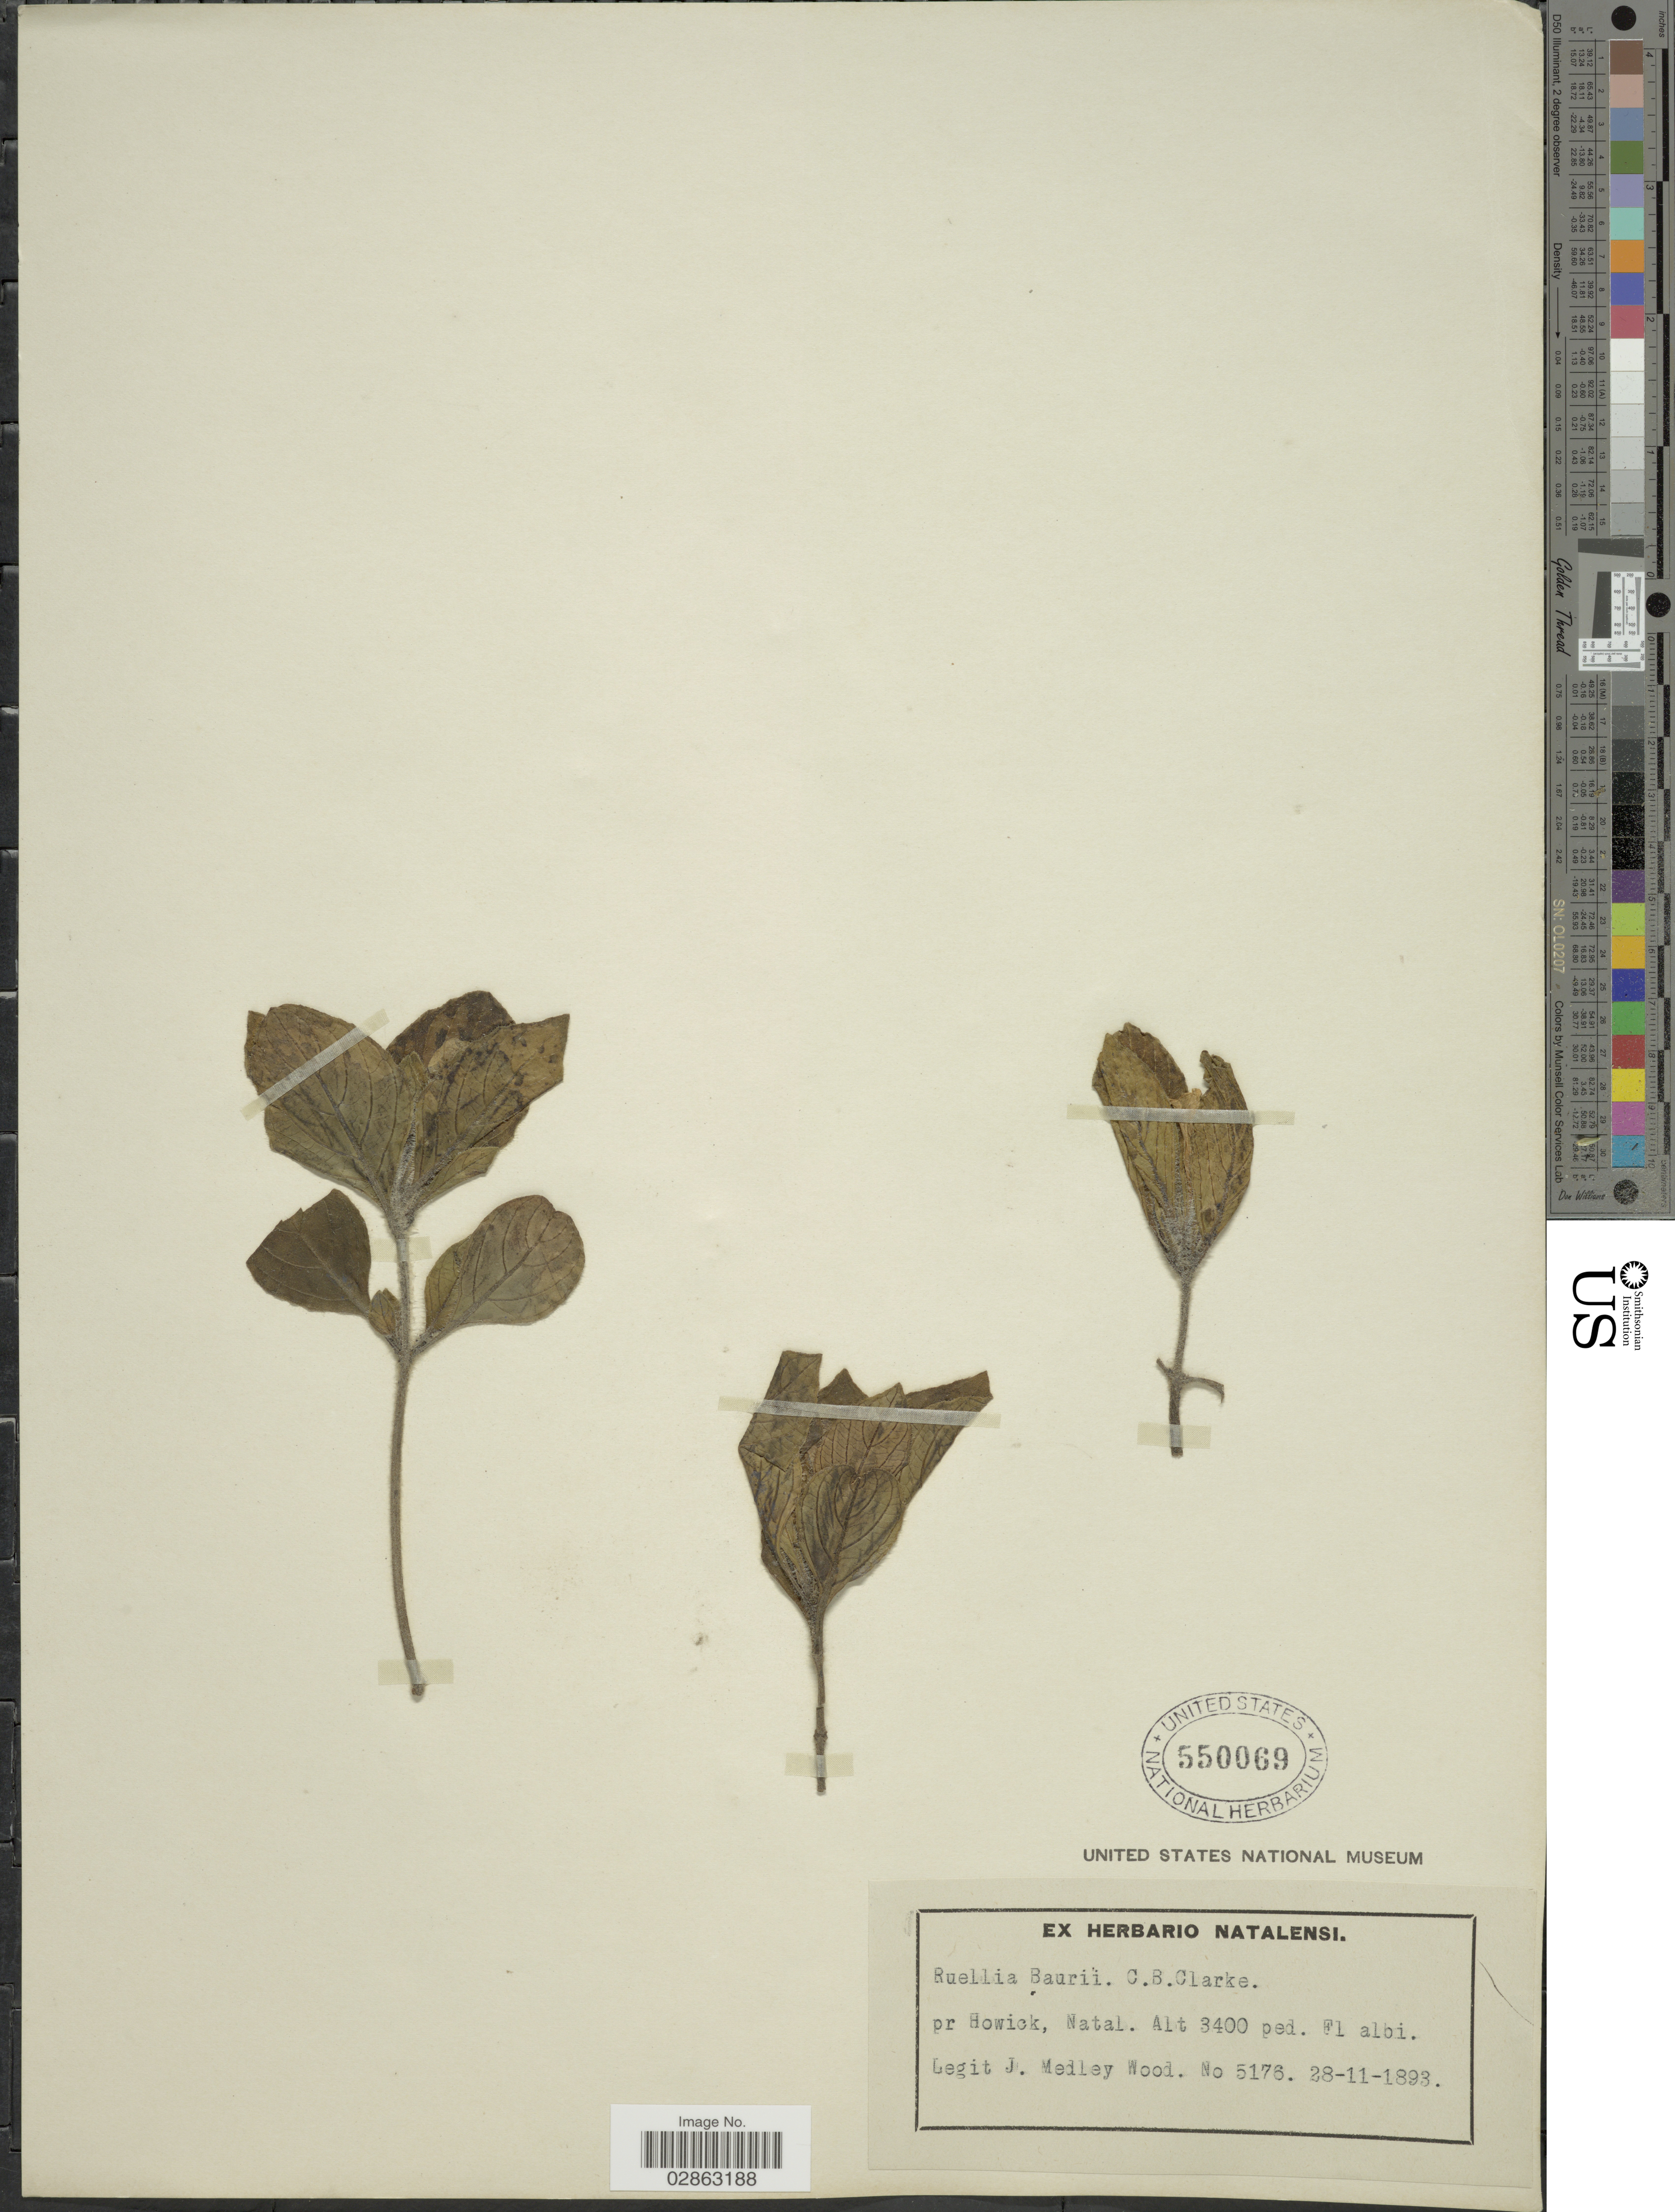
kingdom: Plantae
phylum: Tracheophyta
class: Magnoliopsida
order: Lamiales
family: Acanthaceae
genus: Ruellia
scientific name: Ruellia baurii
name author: C.B. Clarke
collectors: J. Medley Wood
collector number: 5176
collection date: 1893-11-28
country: South Africa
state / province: KwaZulu-Natal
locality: Pr Howick, Natal.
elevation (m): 1036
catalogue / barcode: US 550069